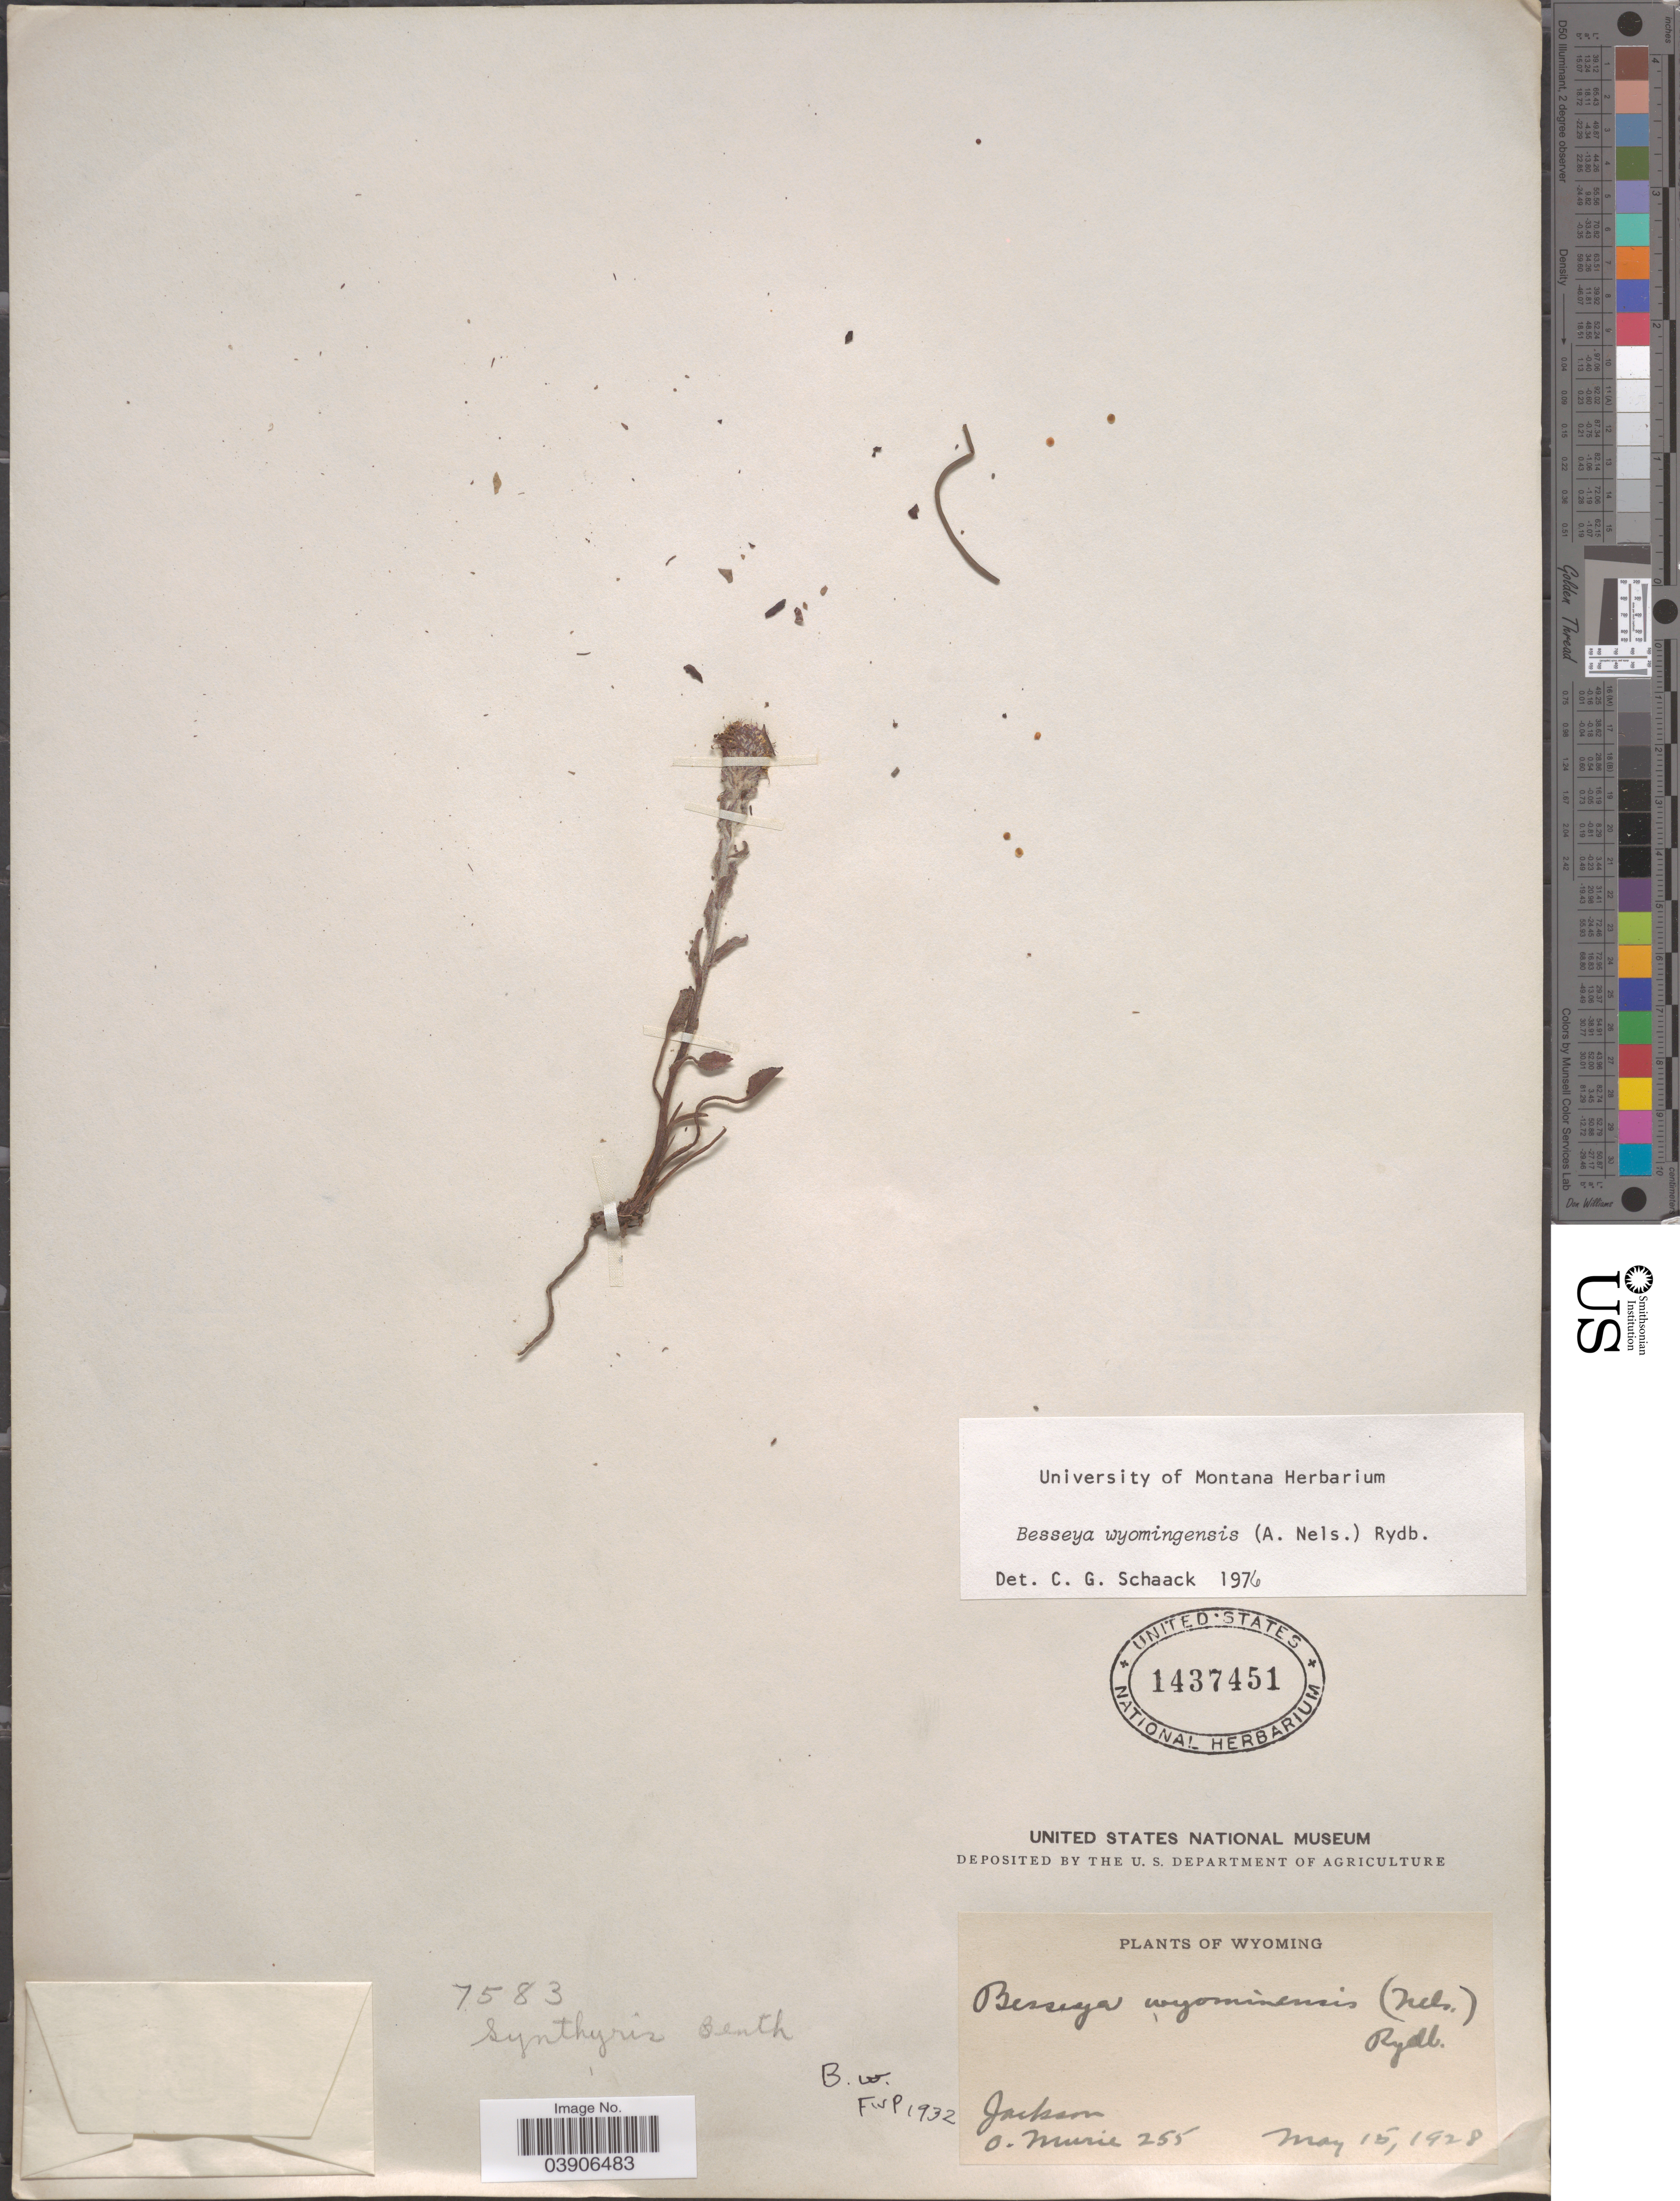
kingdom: Plantae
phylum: Tracheophyta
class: Magnoliopsida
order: Lamiales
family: Plantaginaceae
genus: Synthyris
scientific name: Synthyris wyomingensis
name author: A. Heller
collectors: O. Murie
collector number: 255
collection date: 1928-05-15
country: United States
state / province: Wyoming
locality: Jackson.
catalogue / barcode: US 1437451